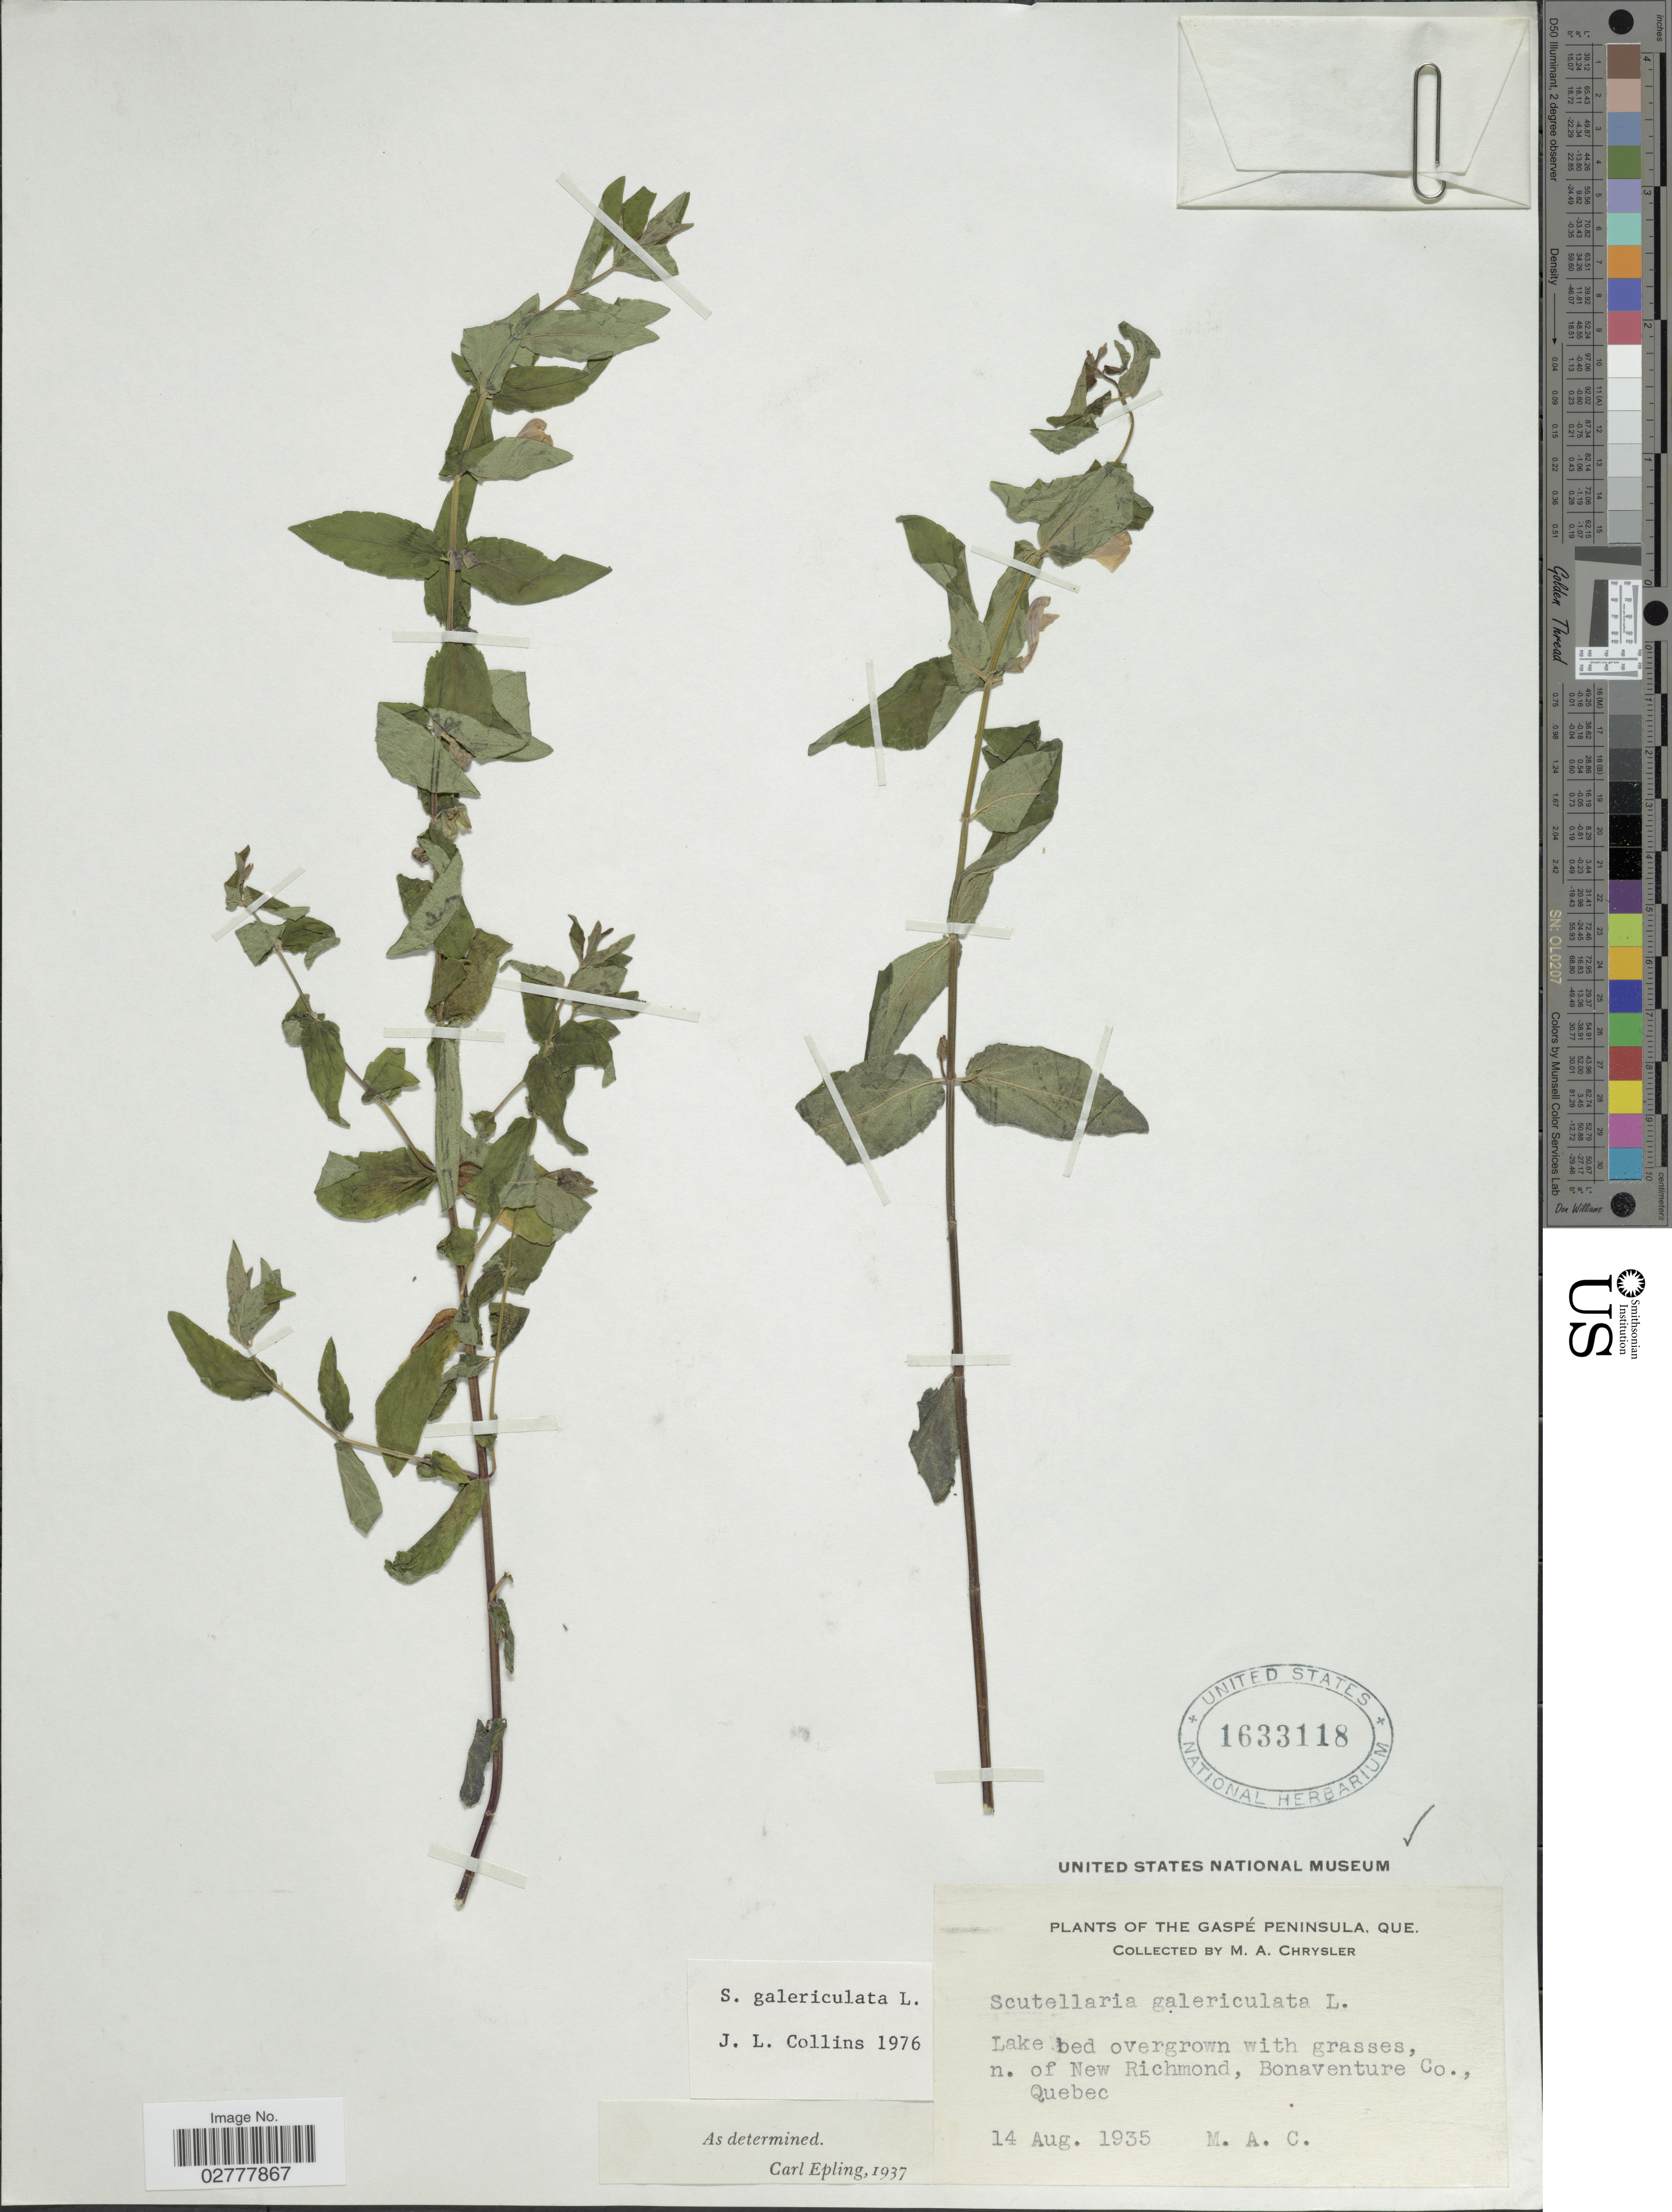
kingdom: Plantae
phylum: Tracheophyta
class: Magnoliopsida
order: Lamiales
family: Lamiaceae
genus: Scutellaria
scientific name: Scutellaria galericulata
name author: L.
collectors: M. A. Chrysler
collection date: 1935-08-14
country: Canada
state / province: Quebec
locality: Gaspé Peninsula. N. of New Richmond, Bonaventure Co.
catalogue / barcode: US 1633118